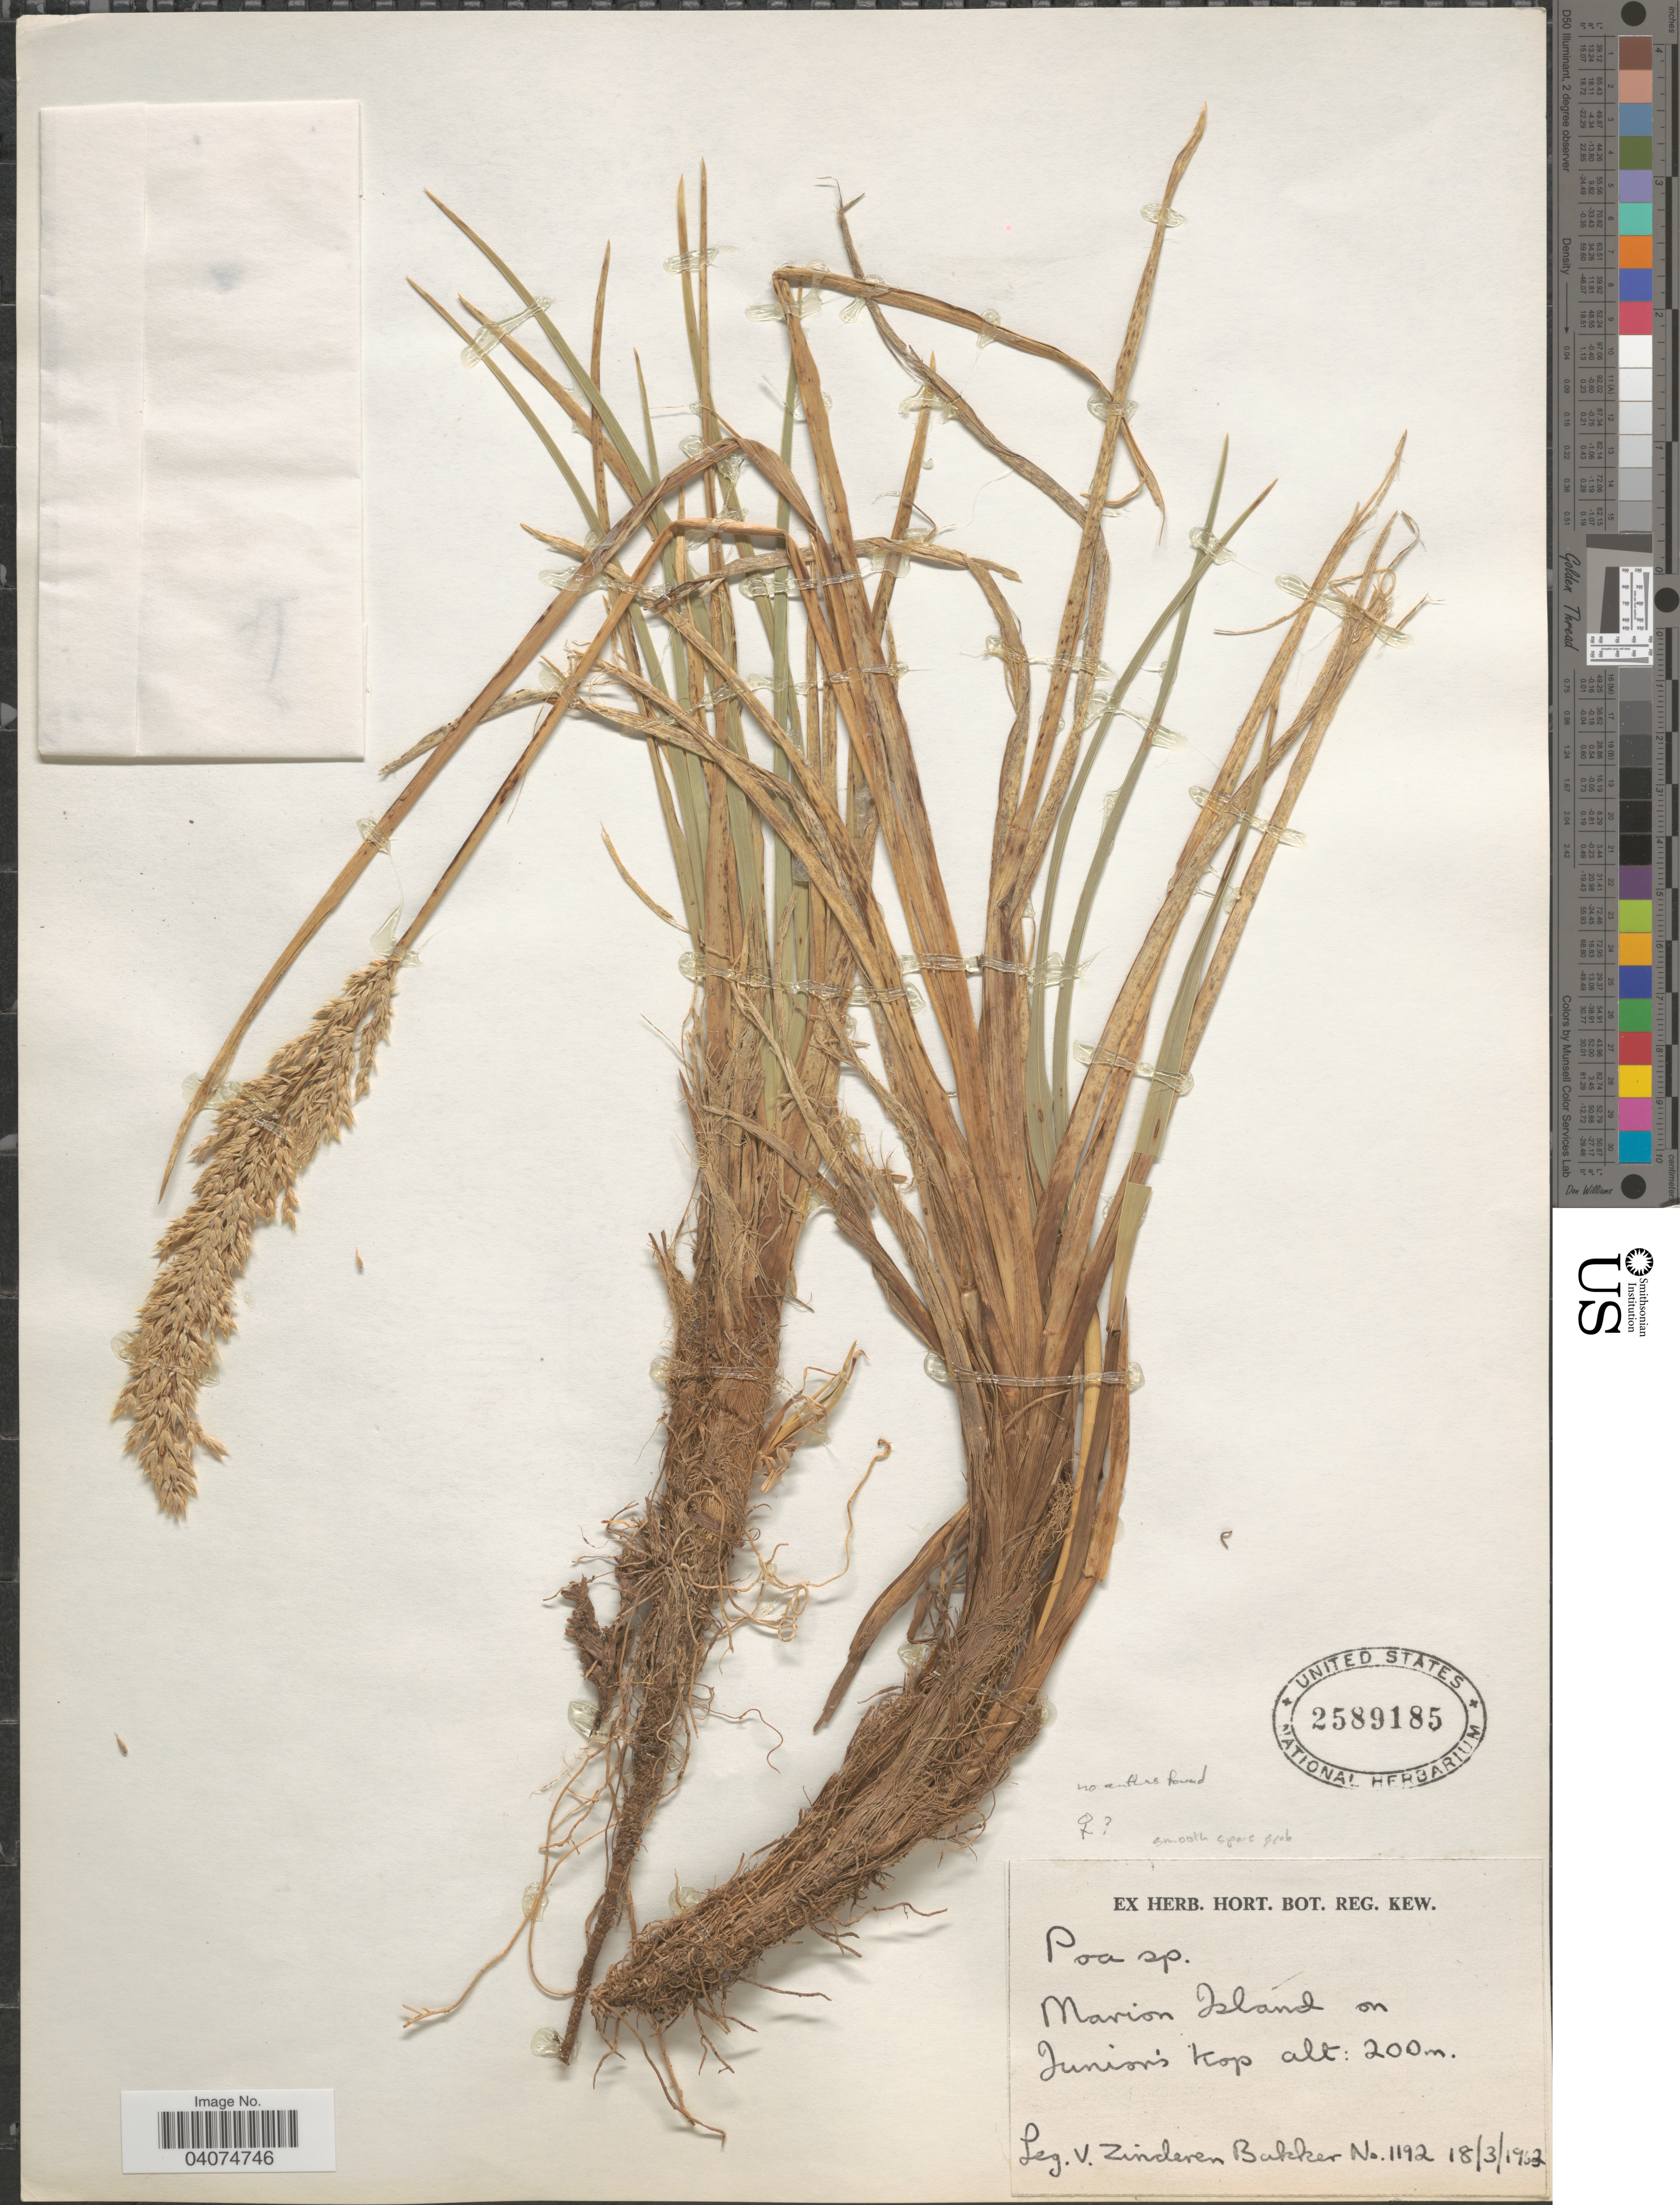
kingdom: Plantae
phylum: Tracheophyta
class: Liliopsida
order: Poales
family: Poaceae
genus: Poa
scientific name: Poa cookii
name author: (Hook. f.) Hook. f.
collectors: E. van Zinderen-Bakker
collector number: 1192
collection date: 1962-03-18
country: Sub-Antarctic Islands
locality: Marion Island on Junior's Kop.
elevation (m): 200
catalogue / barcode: US 2589185